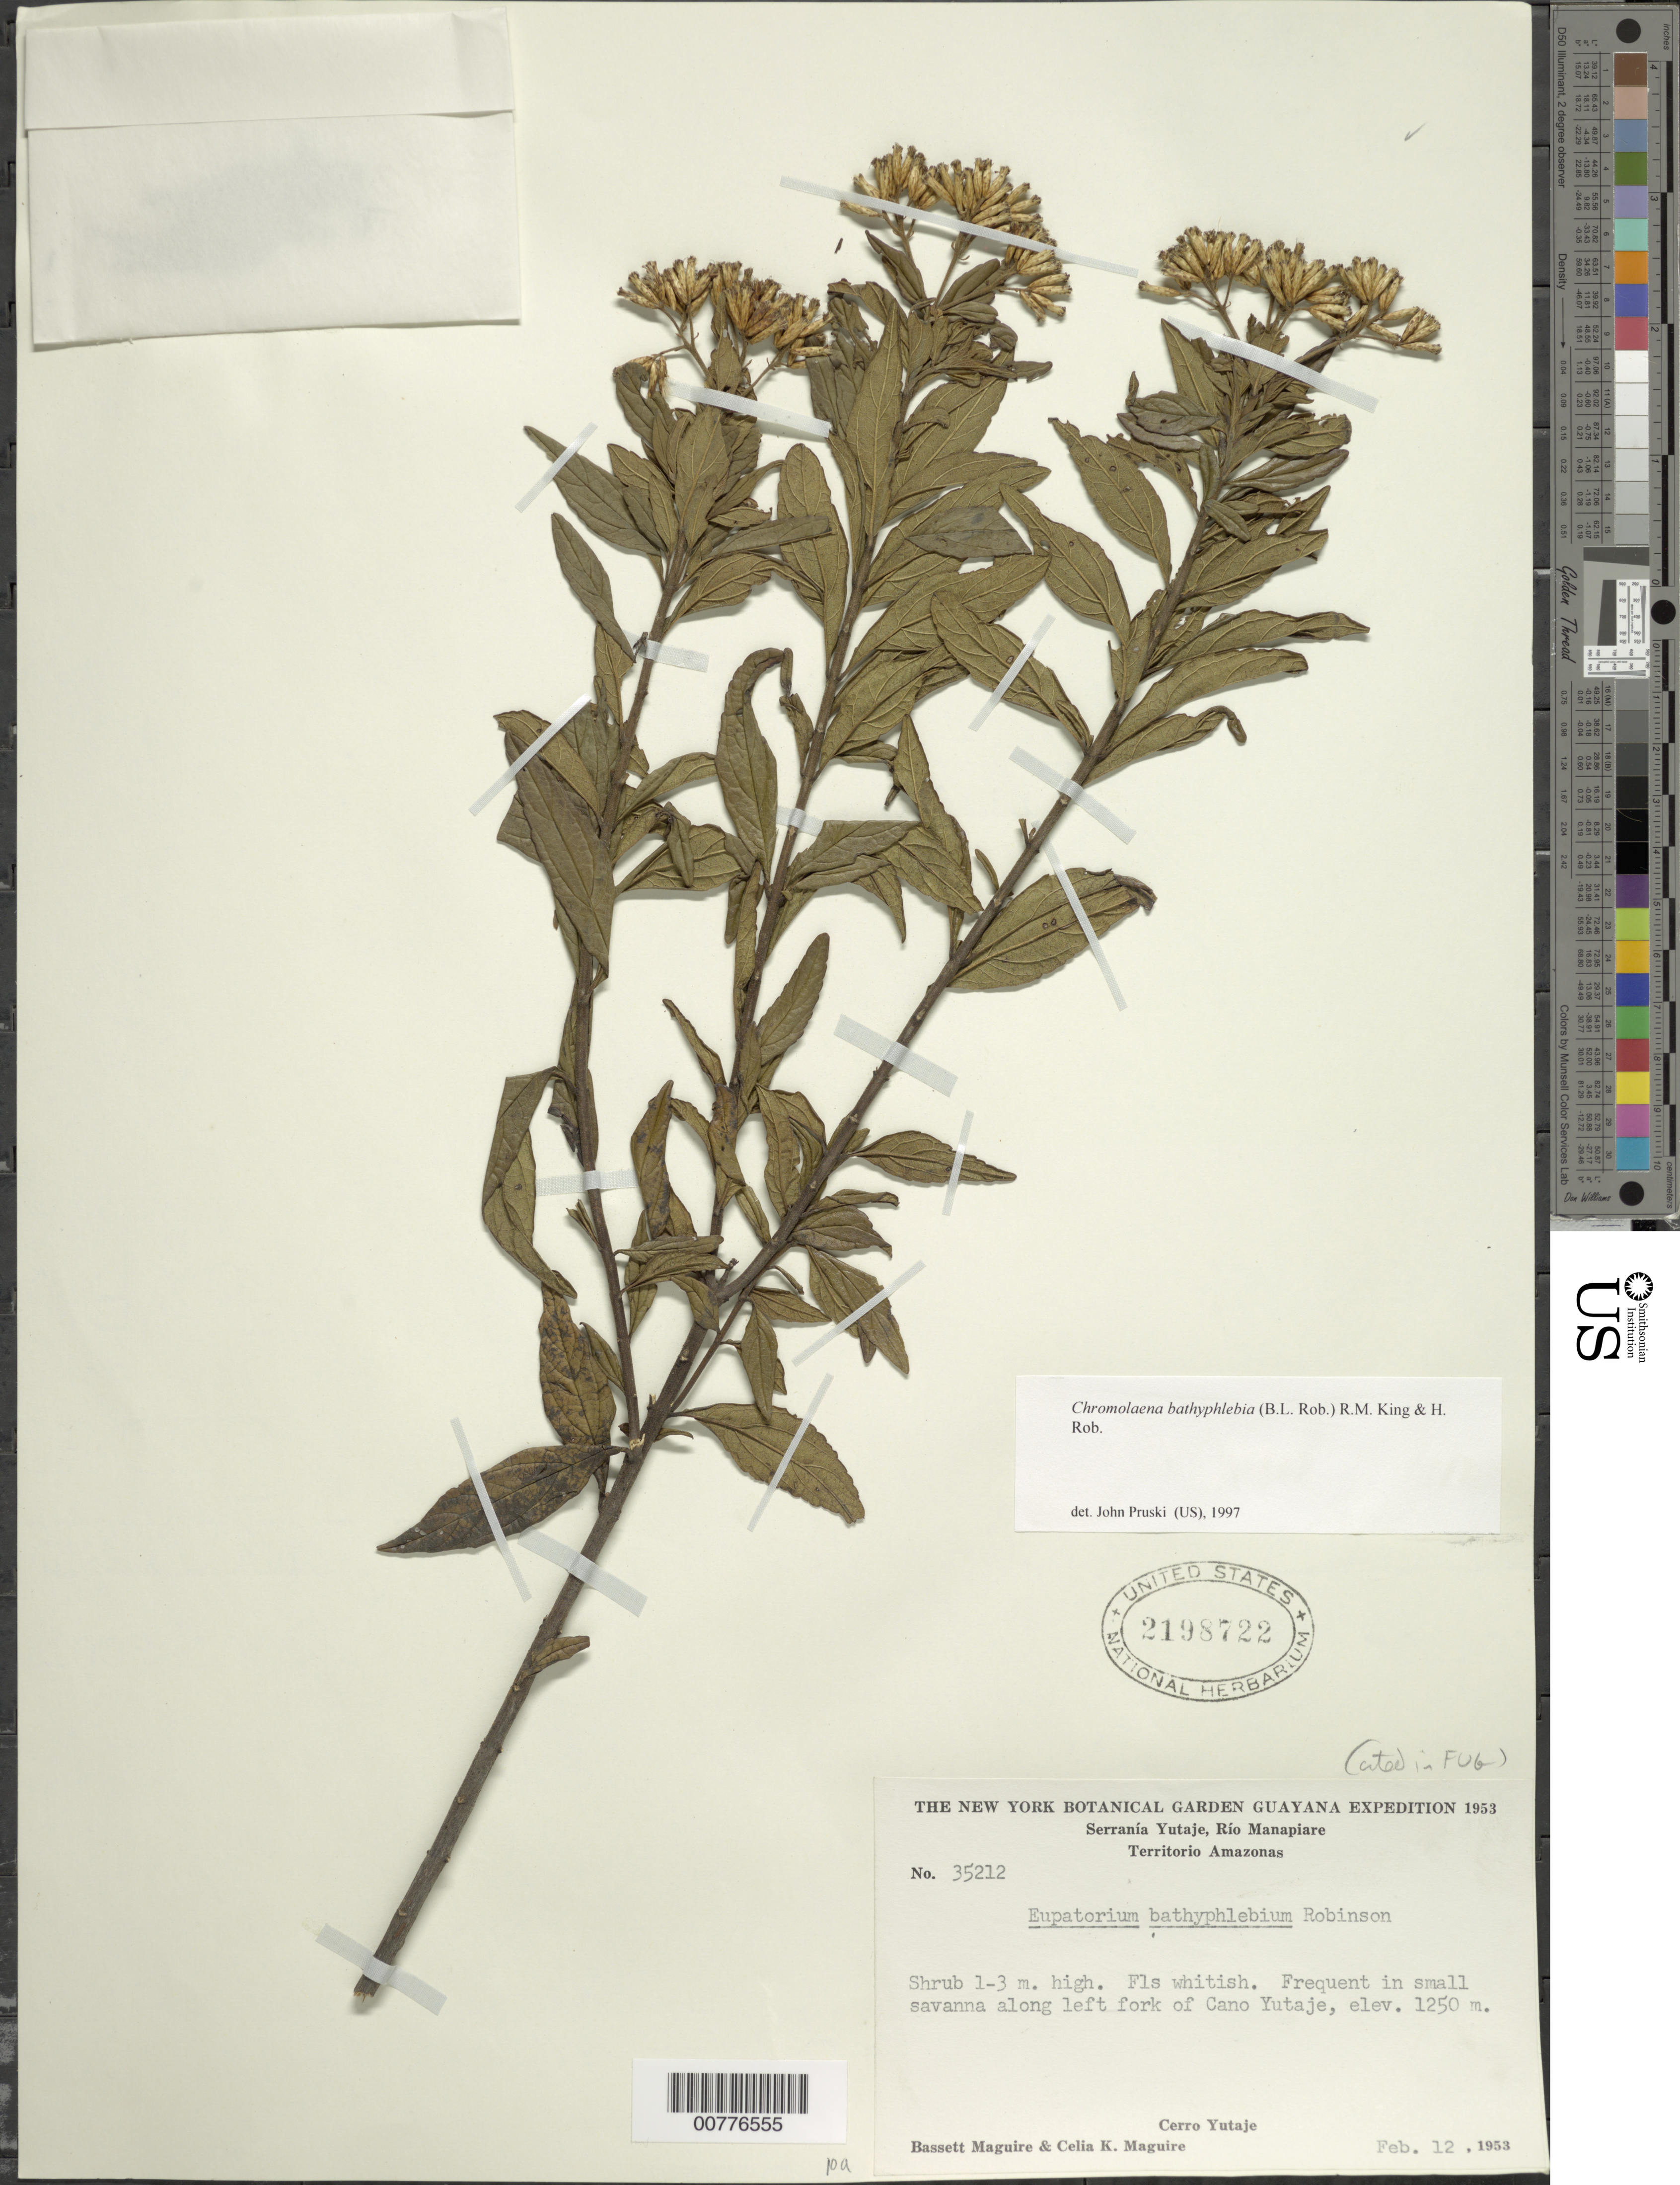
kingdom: Plantae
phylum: Tracheophyta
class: Magnoliopsida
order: Asterales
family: Asteraceae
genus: Chromolaena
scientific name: Chromolaena bathyphlebia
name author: (B.L. Rob.) R.M. King & H. Rob.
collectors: B. Maguire & C. K. Maguire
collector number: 35212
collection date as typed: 12-Feb-53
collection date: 1953-02-12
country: Venezuela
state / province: Amazonas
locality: Cerro Yutajé, left fork of Caño Yutajé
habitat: Small savanna along river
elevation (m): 1250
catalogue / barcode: US 2198722